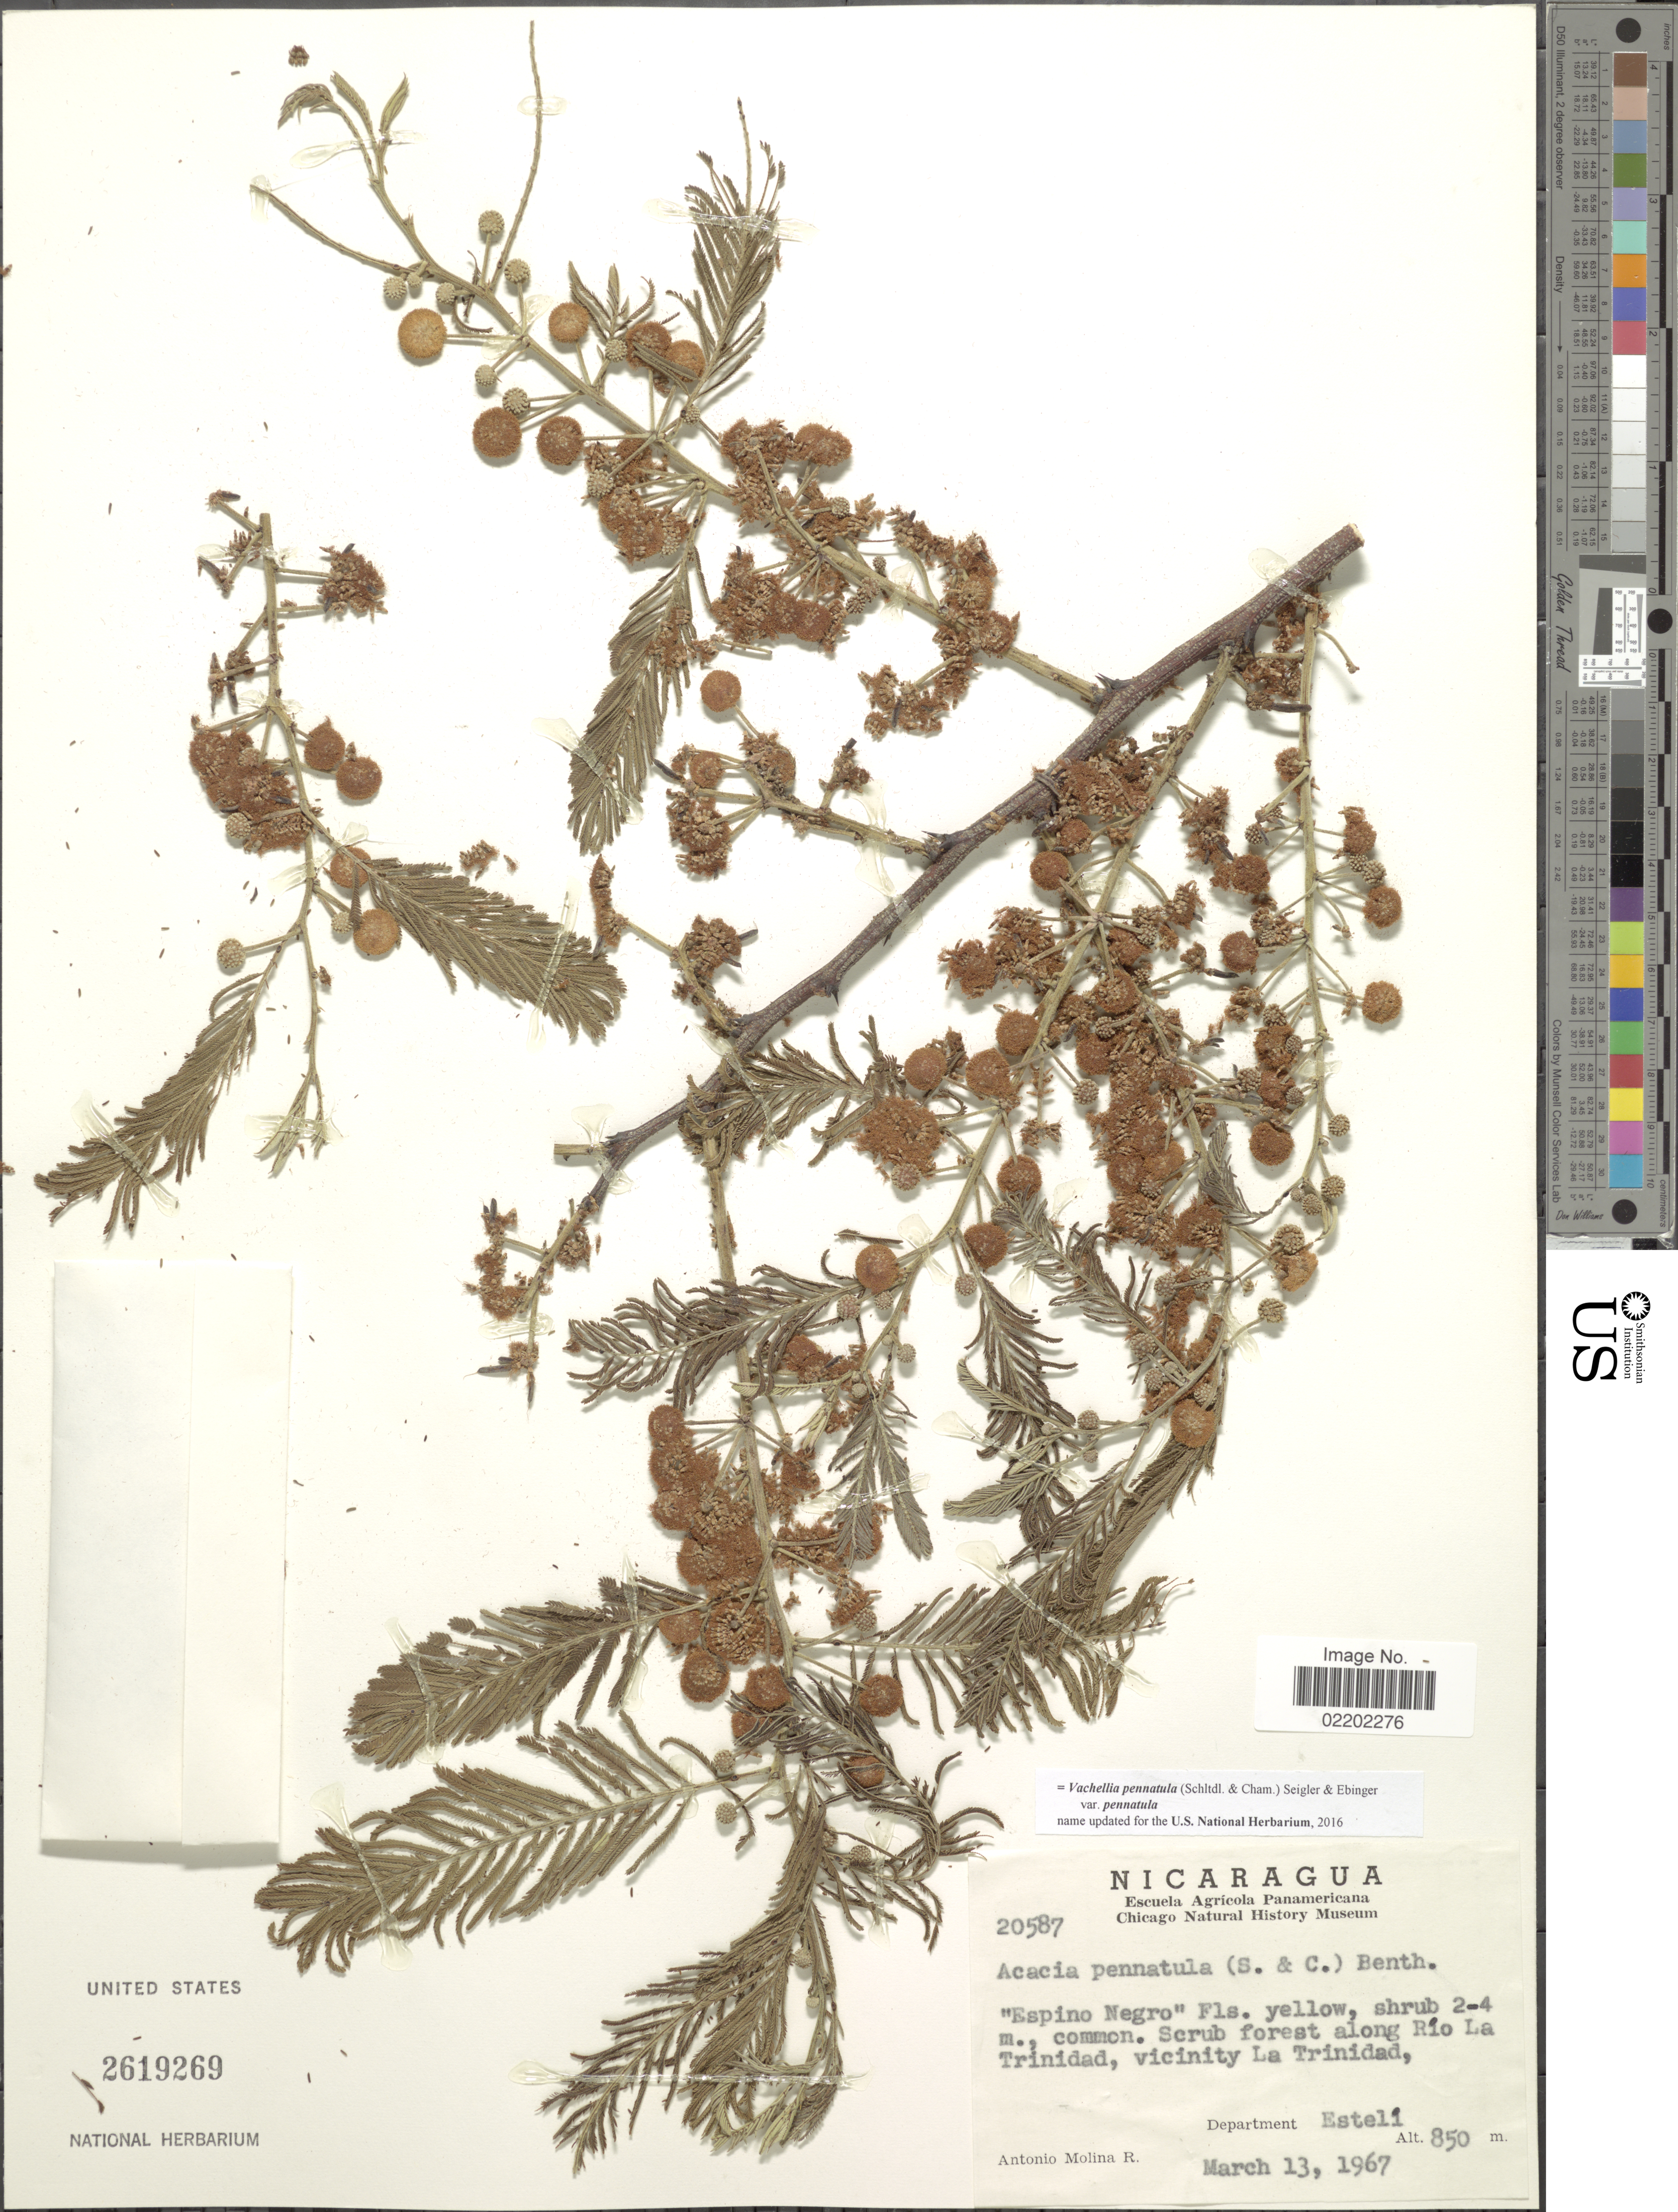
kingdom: Plantae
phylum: Tracheophyta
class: Magnoliopsida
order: Fabales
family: Fabaceae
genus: Vachellia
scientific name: Vachellia pennatula var. pennatula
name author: (Schltdl. & Cham.) Seigler & Ebinger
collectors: A. Molina R.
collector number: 20587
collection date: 1967-03-13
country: Nicaragua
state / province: Esteli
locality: Scrub forest along Río La Trinidad, vicinity La Trinidad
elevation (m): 850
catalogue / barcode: US 2619269